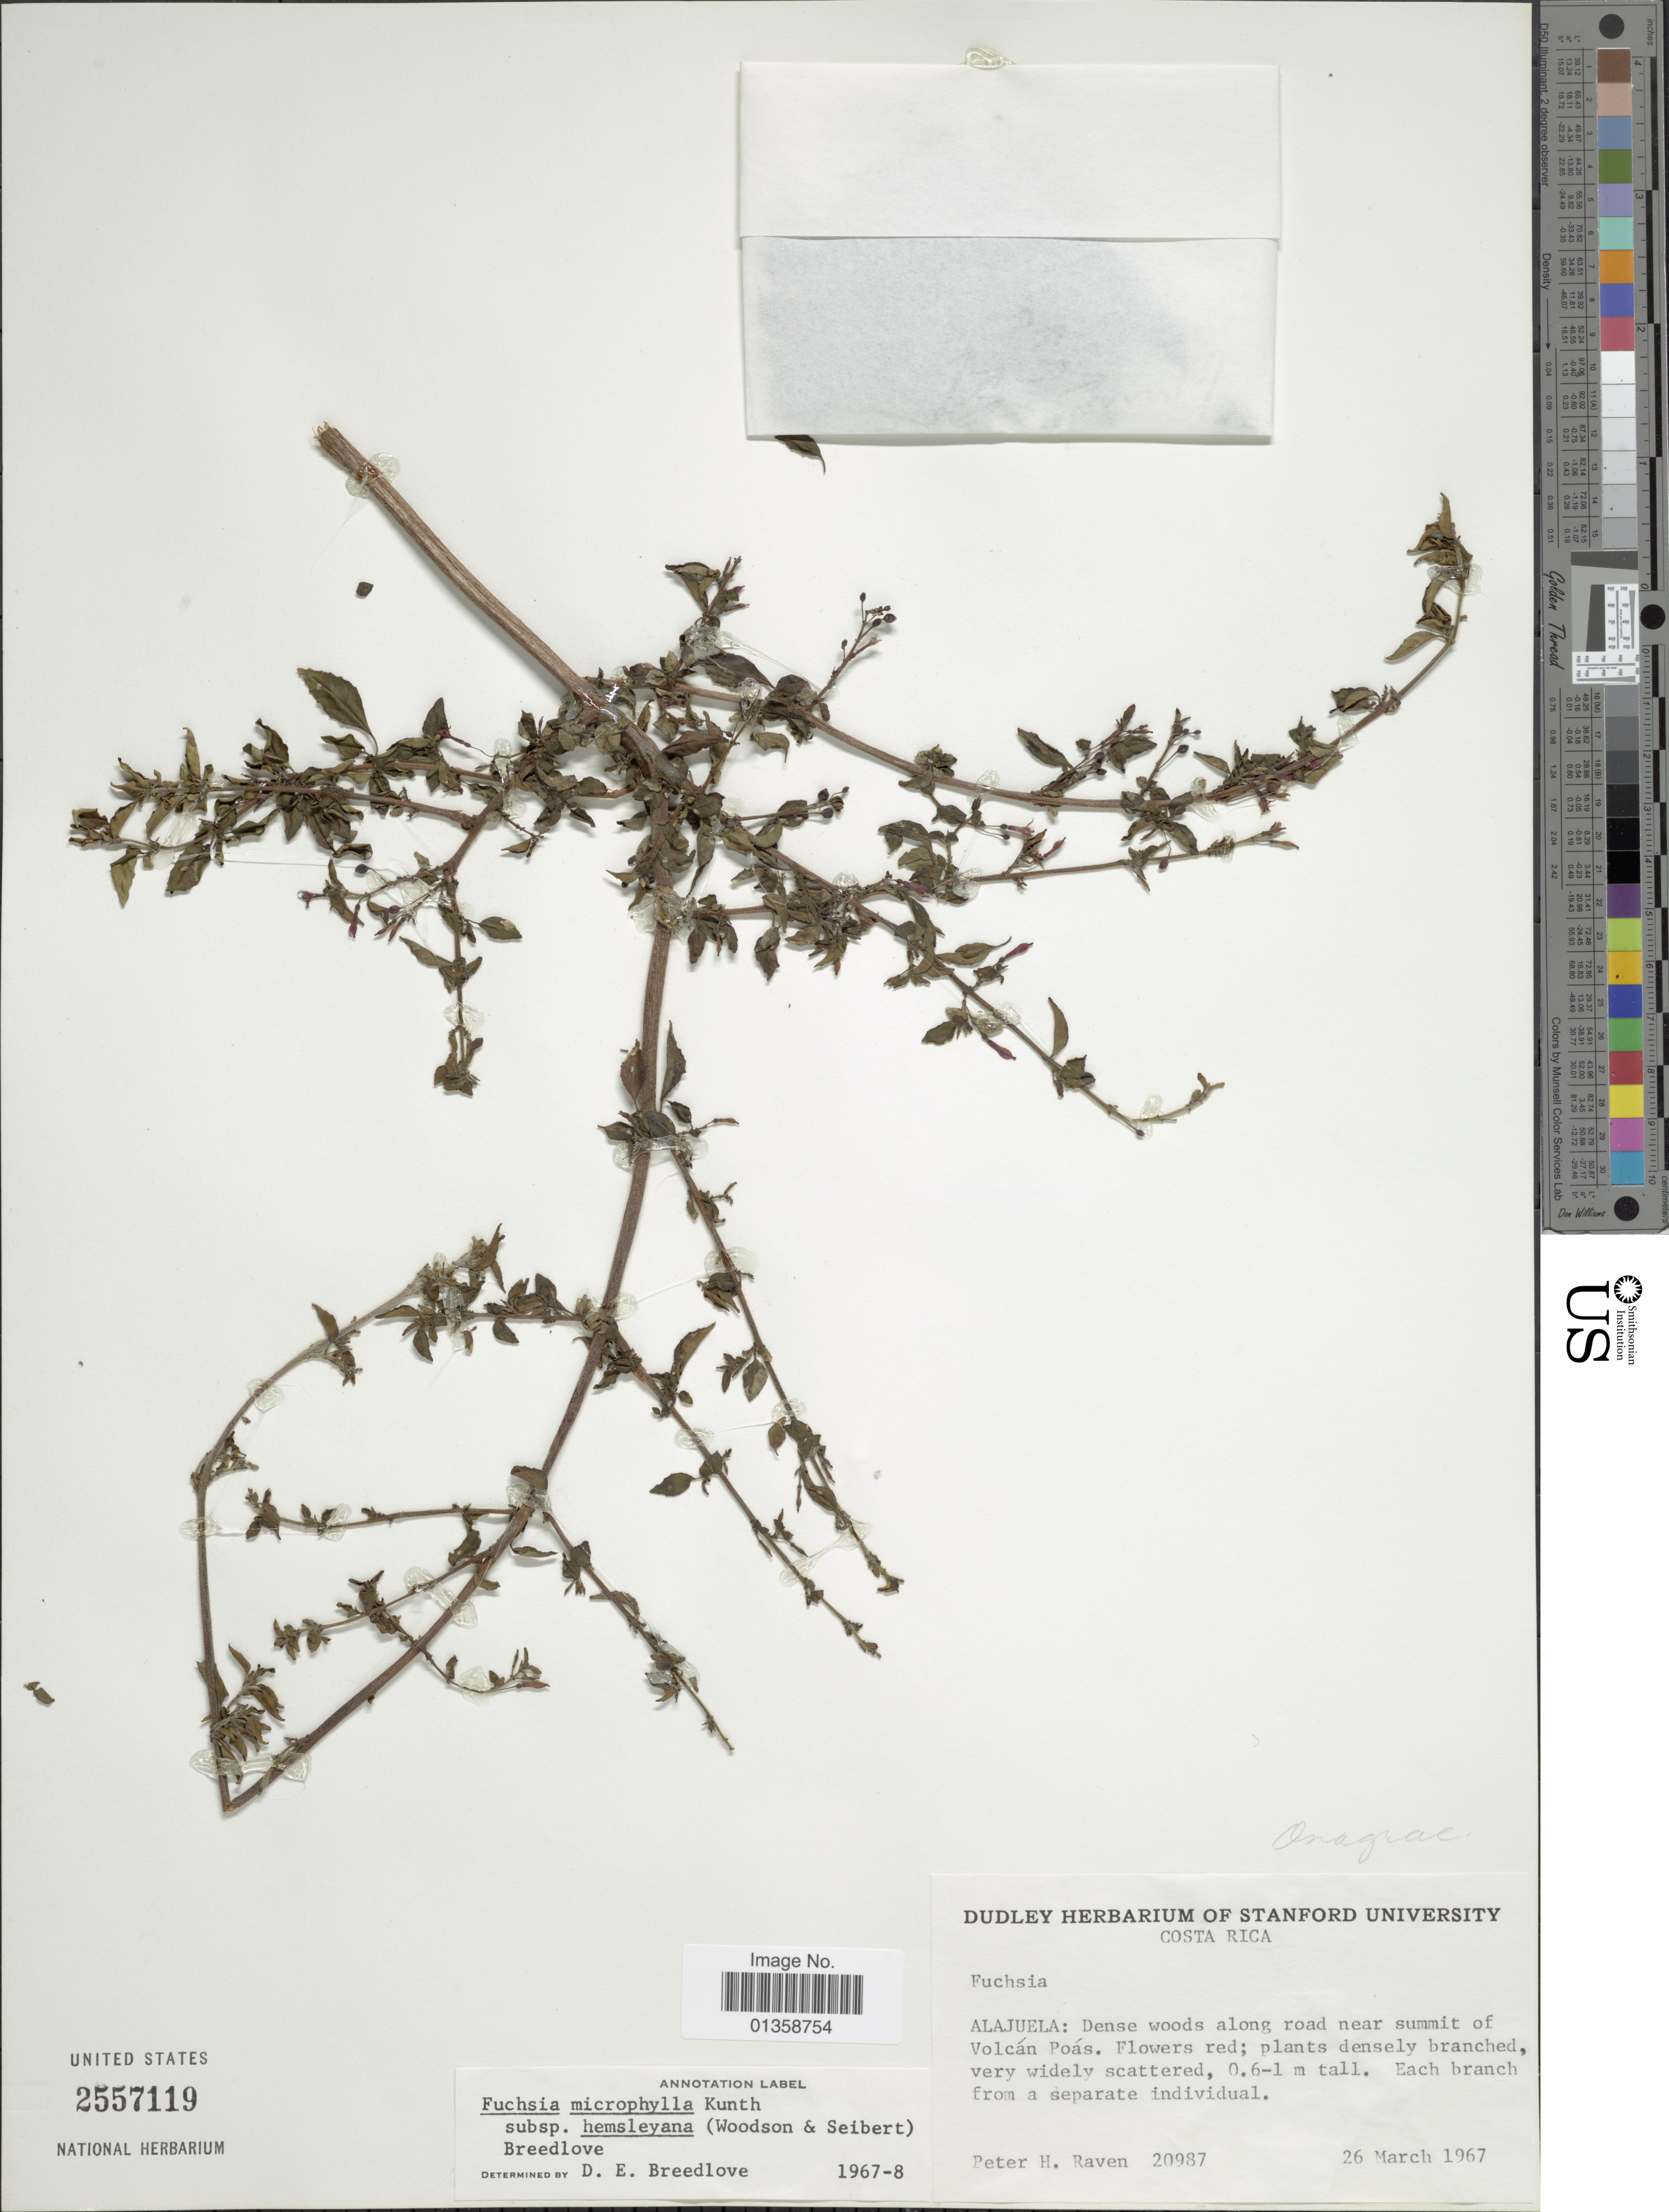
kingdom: Plantae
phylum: Tracheophyta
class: Magnoliopsida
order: Myrtales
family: Onagraceae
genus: Fuchsia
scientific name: Fuchsia microphylla subsp. hemsleyana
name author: (Woodson & Seibert) Breedlove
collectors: P. H. Raven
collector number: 20987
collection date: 1967-03-26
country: Costa Rica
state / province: Alajuela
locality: Dense woods along road near summit of Volcán Poás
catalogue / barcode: US 2557119